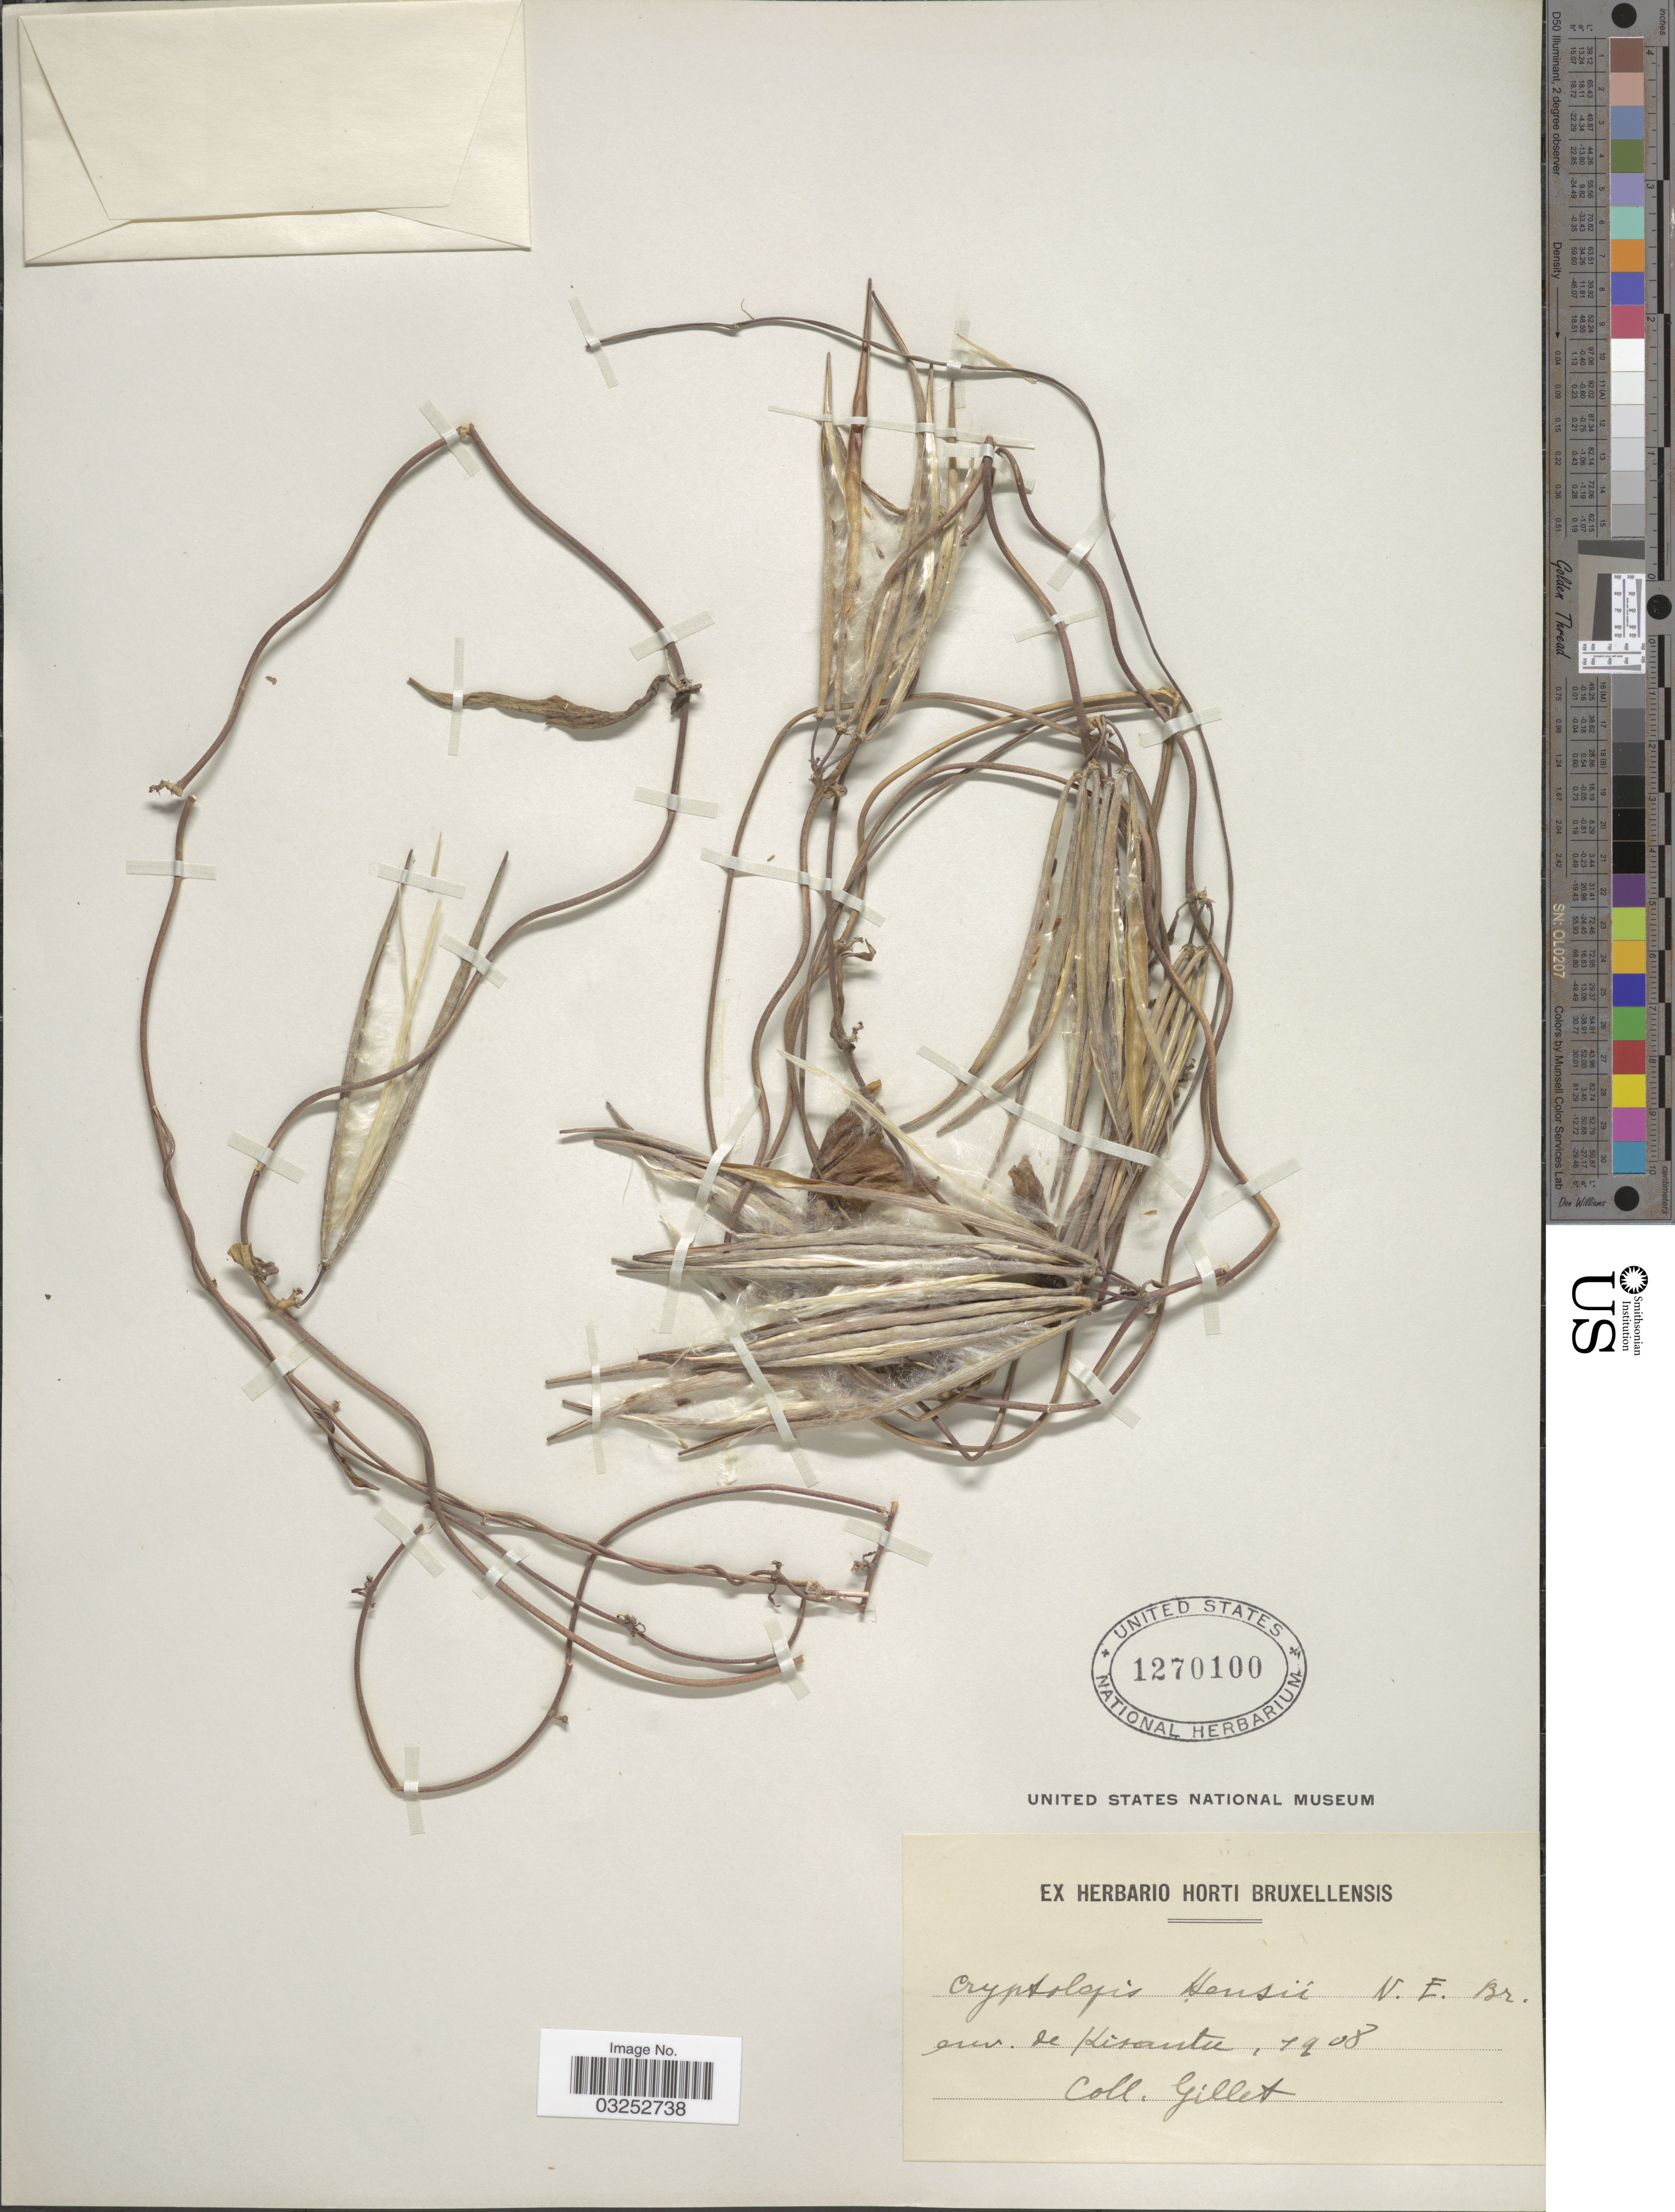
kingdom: Plantae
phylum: Tracheophyta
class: Magnoliopsida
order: Gentianales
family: Apocynaceae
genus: Cryptolepis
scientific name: Cryptolepis hensii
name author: N.E. Br.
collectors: Gillet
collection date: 1908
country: Congo, Democratic Republic of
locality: Env. de Kisantu.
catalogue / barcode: US 1270100